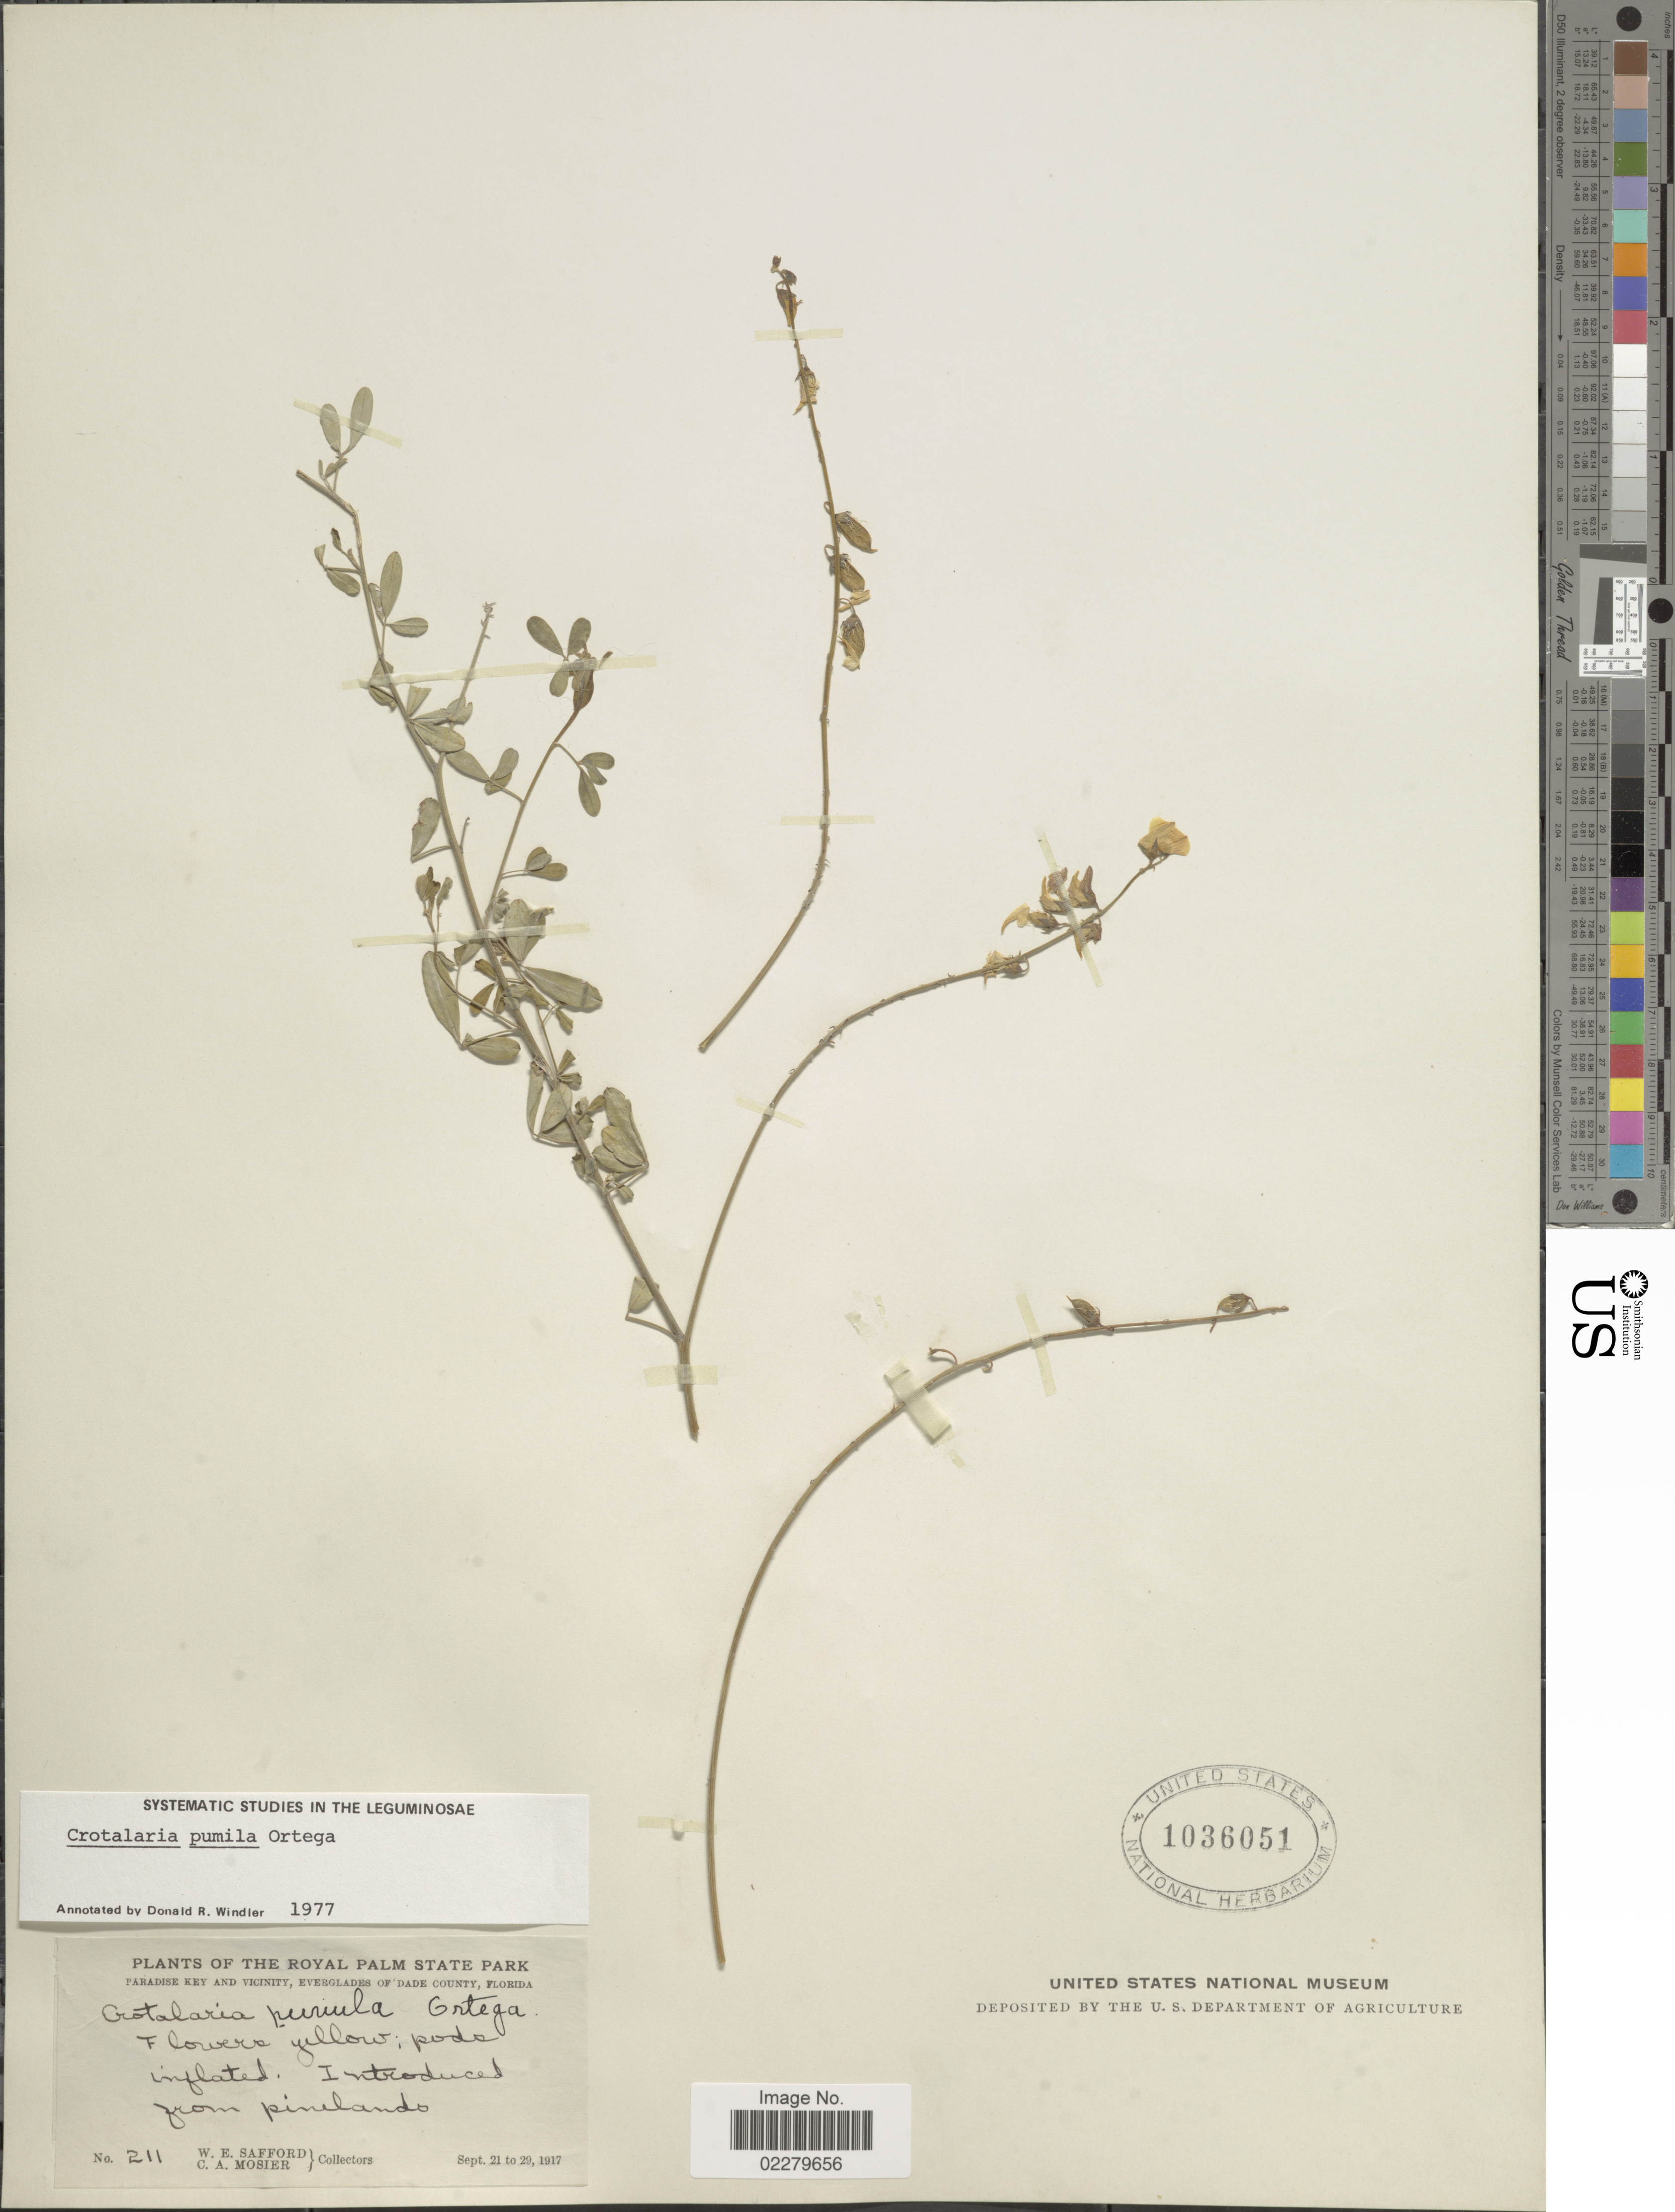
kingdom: Plantae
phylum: Tracheophyta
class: Magnoliopsida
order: Fabales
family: Fabaceae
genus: Crotalaria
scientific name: Crotalaria pumila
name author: Ortega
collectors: W. E. Safford & C. A. Mosier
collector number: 211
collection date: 1917-09-21/1917-09-29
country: United States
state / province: Florida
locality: Royal Palm State Park, Paradise Key and Vicinity, Everglades of Dade County, from pinelands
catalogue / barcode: US 1036051